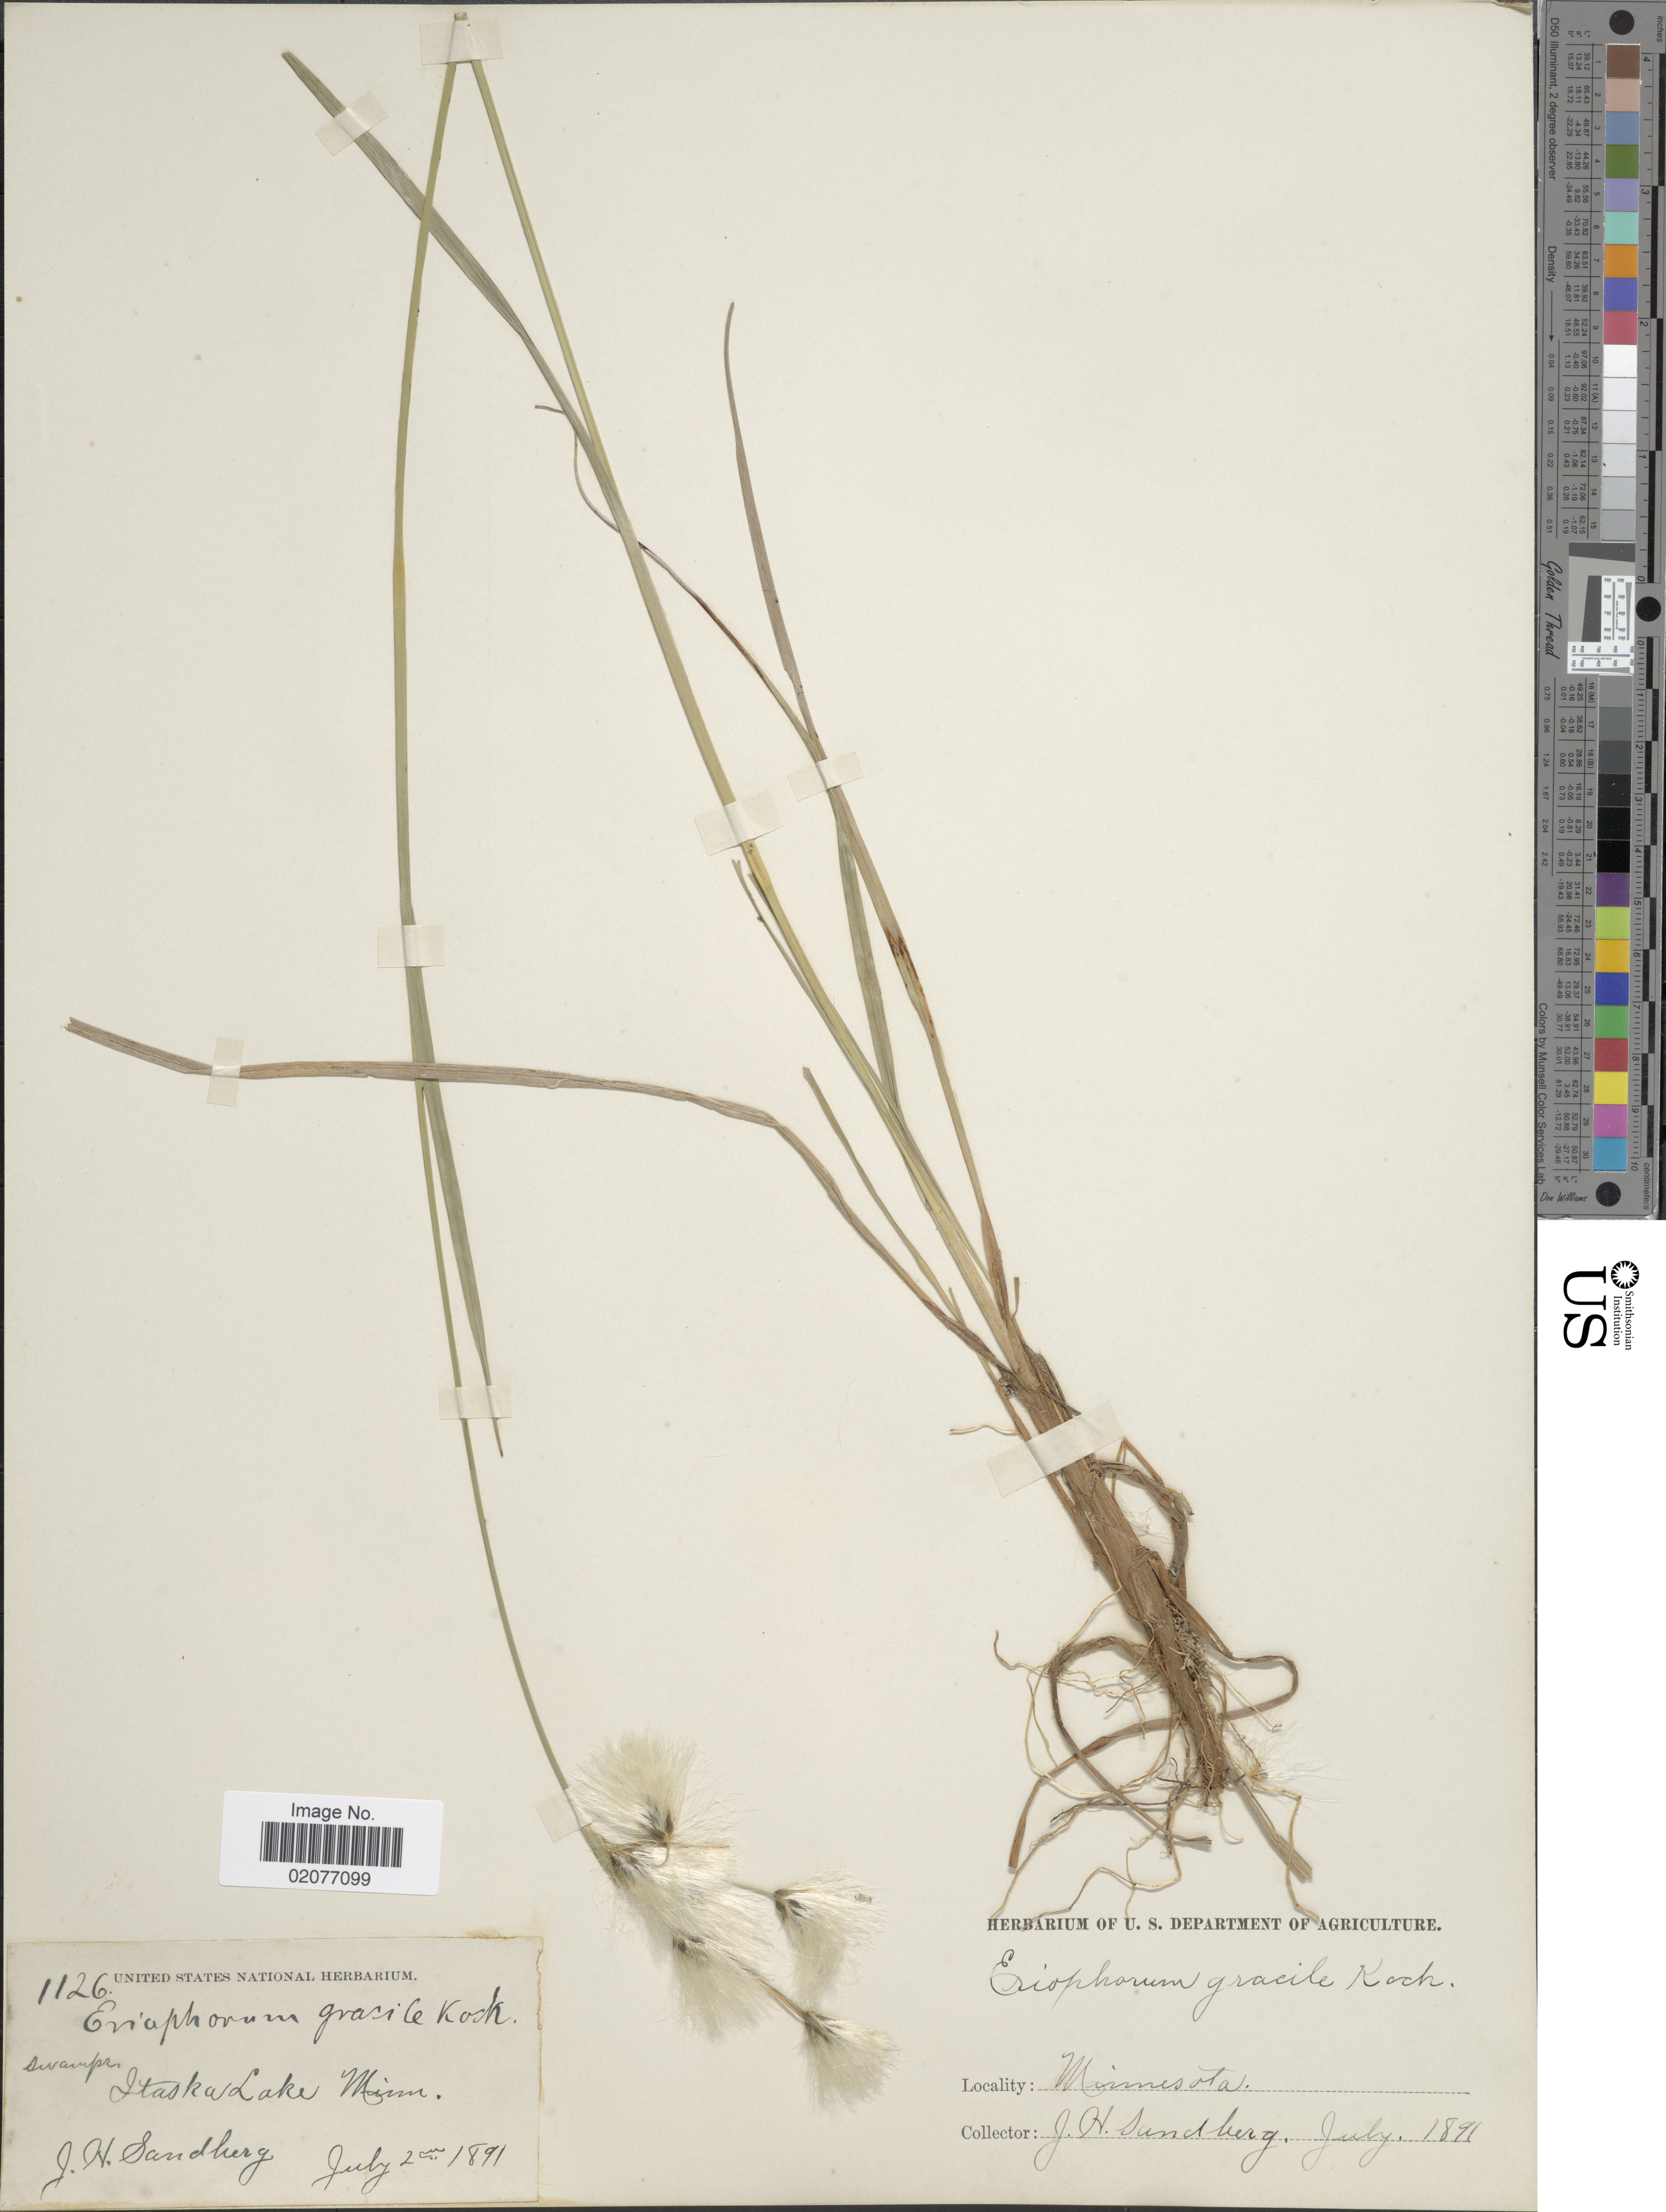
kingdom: Plantae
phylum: Tracheophyta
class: Liliopsida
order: Poales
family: Cyperaceae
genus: Eriophorum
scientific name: Eriophorum gracile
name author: W.D.J. Koch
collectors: J. H. Sandberg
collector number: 1126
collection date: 1891-07-02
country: United States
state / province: Minnesota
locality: Swamps, Itaska Lake